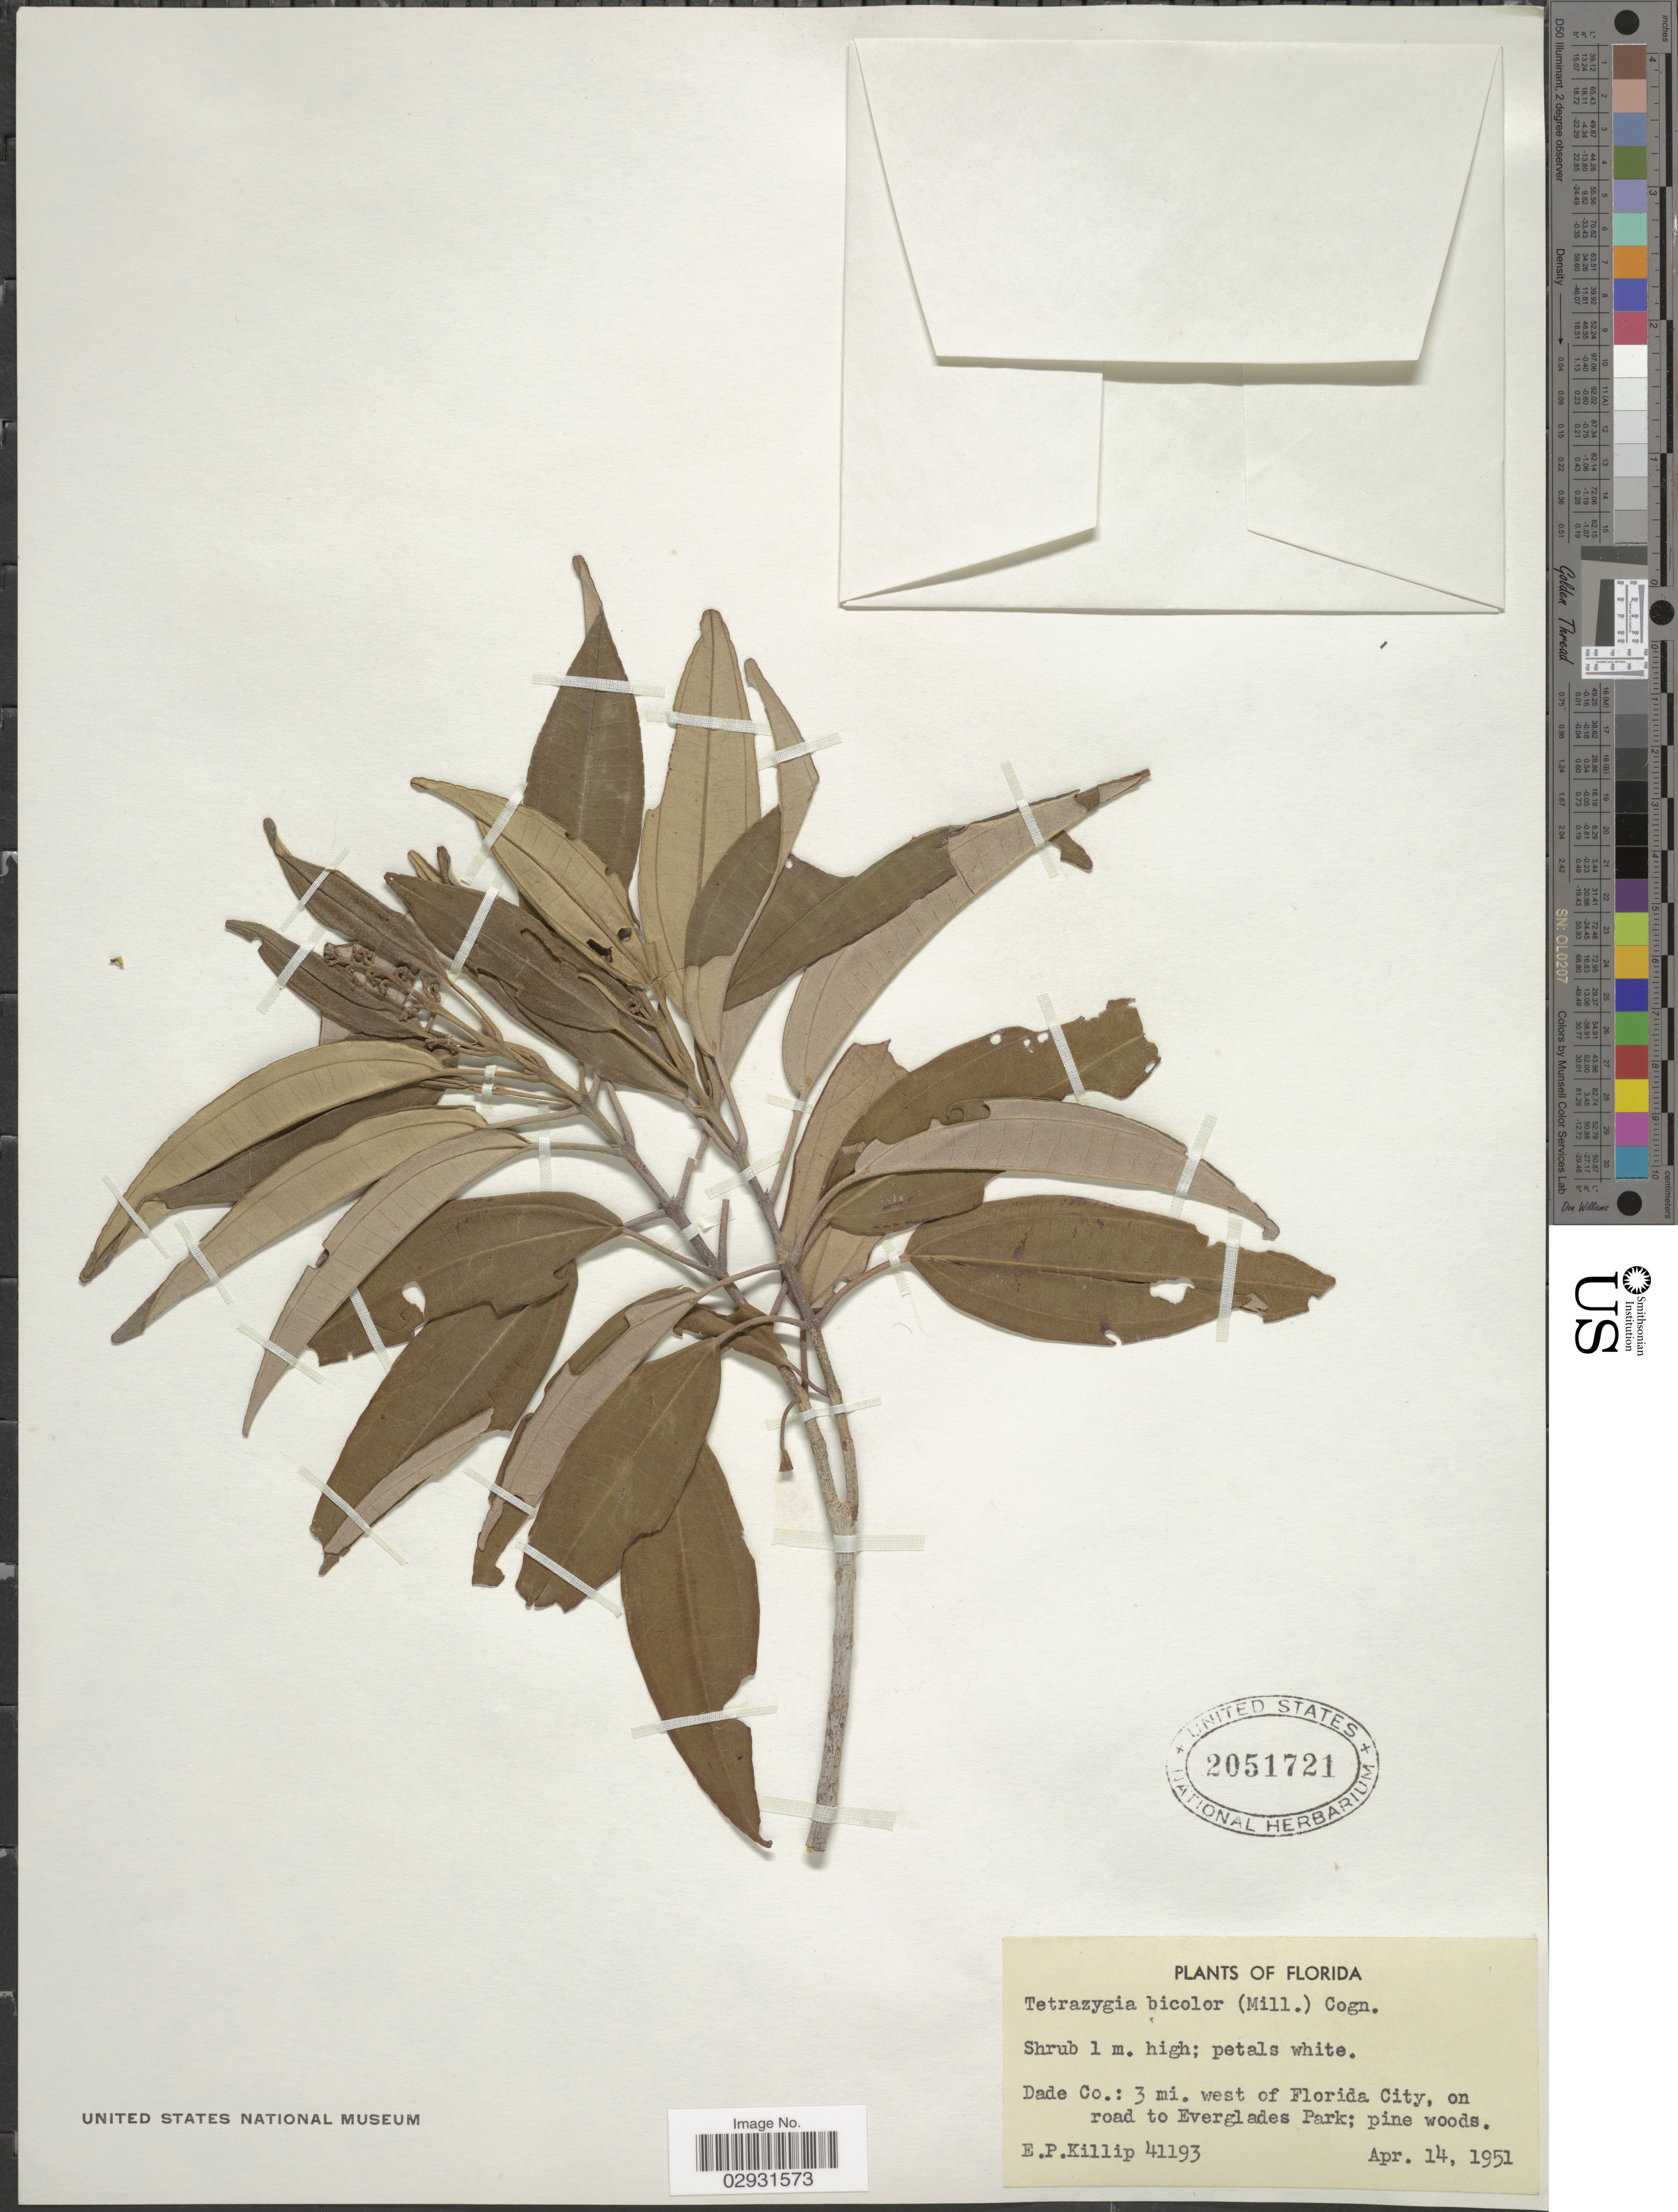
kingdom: Plantae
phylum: Tracheophyta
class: Magnoliopsida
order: Myrtales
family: Melastomataceae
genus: Tetrazygia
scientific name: Tetrazygia bicolor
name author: (Mill.) Cogn.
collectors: E. P. Killip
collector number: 41193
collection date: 1951-04-14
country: United States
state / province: Florida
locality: Dade Co.: 3 mi. west of Florida City, on road to Everglades Park.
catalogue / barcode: US 2051721